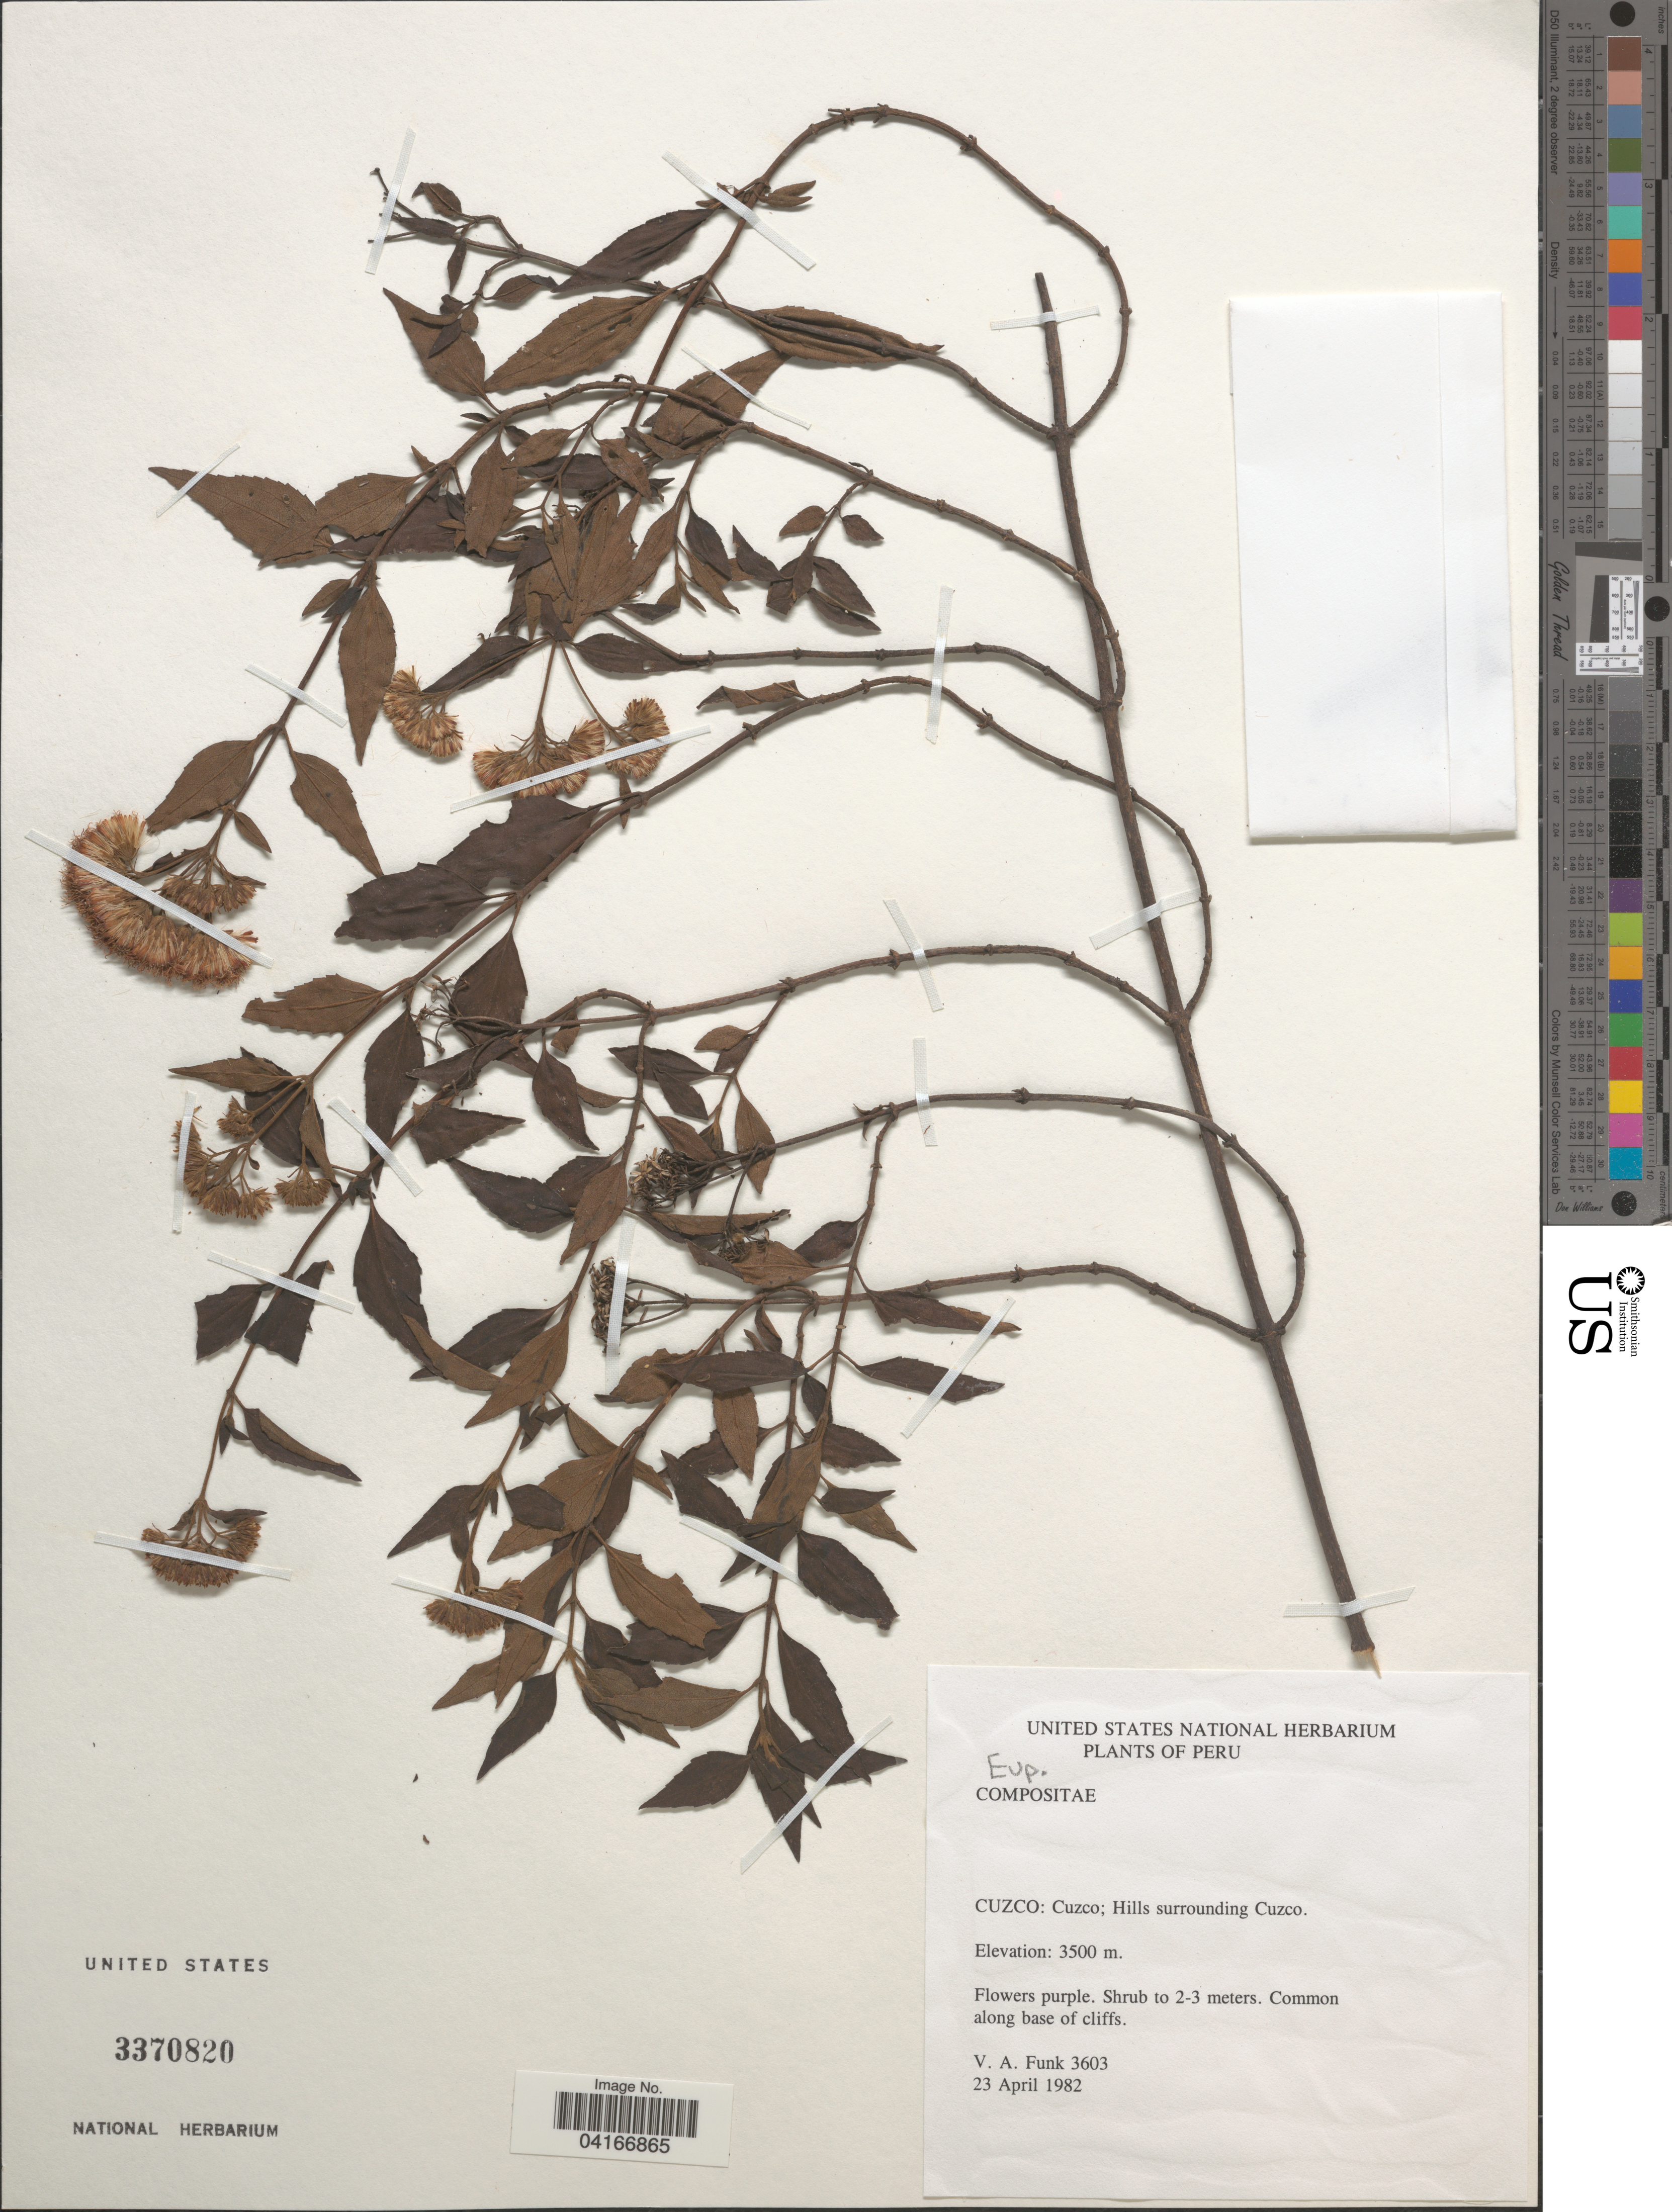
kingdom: Plantae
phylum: Tracheophyta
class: Magnoliopsida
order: Asterales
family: Asteraceae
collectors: V. Funk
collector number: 3603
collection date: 1982-04-23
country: Peru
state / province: Cusco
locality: Cuzco; Hills surrounding Cuzco.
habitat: Along base of cliffs.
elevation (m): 3500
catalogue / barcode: US 3370820